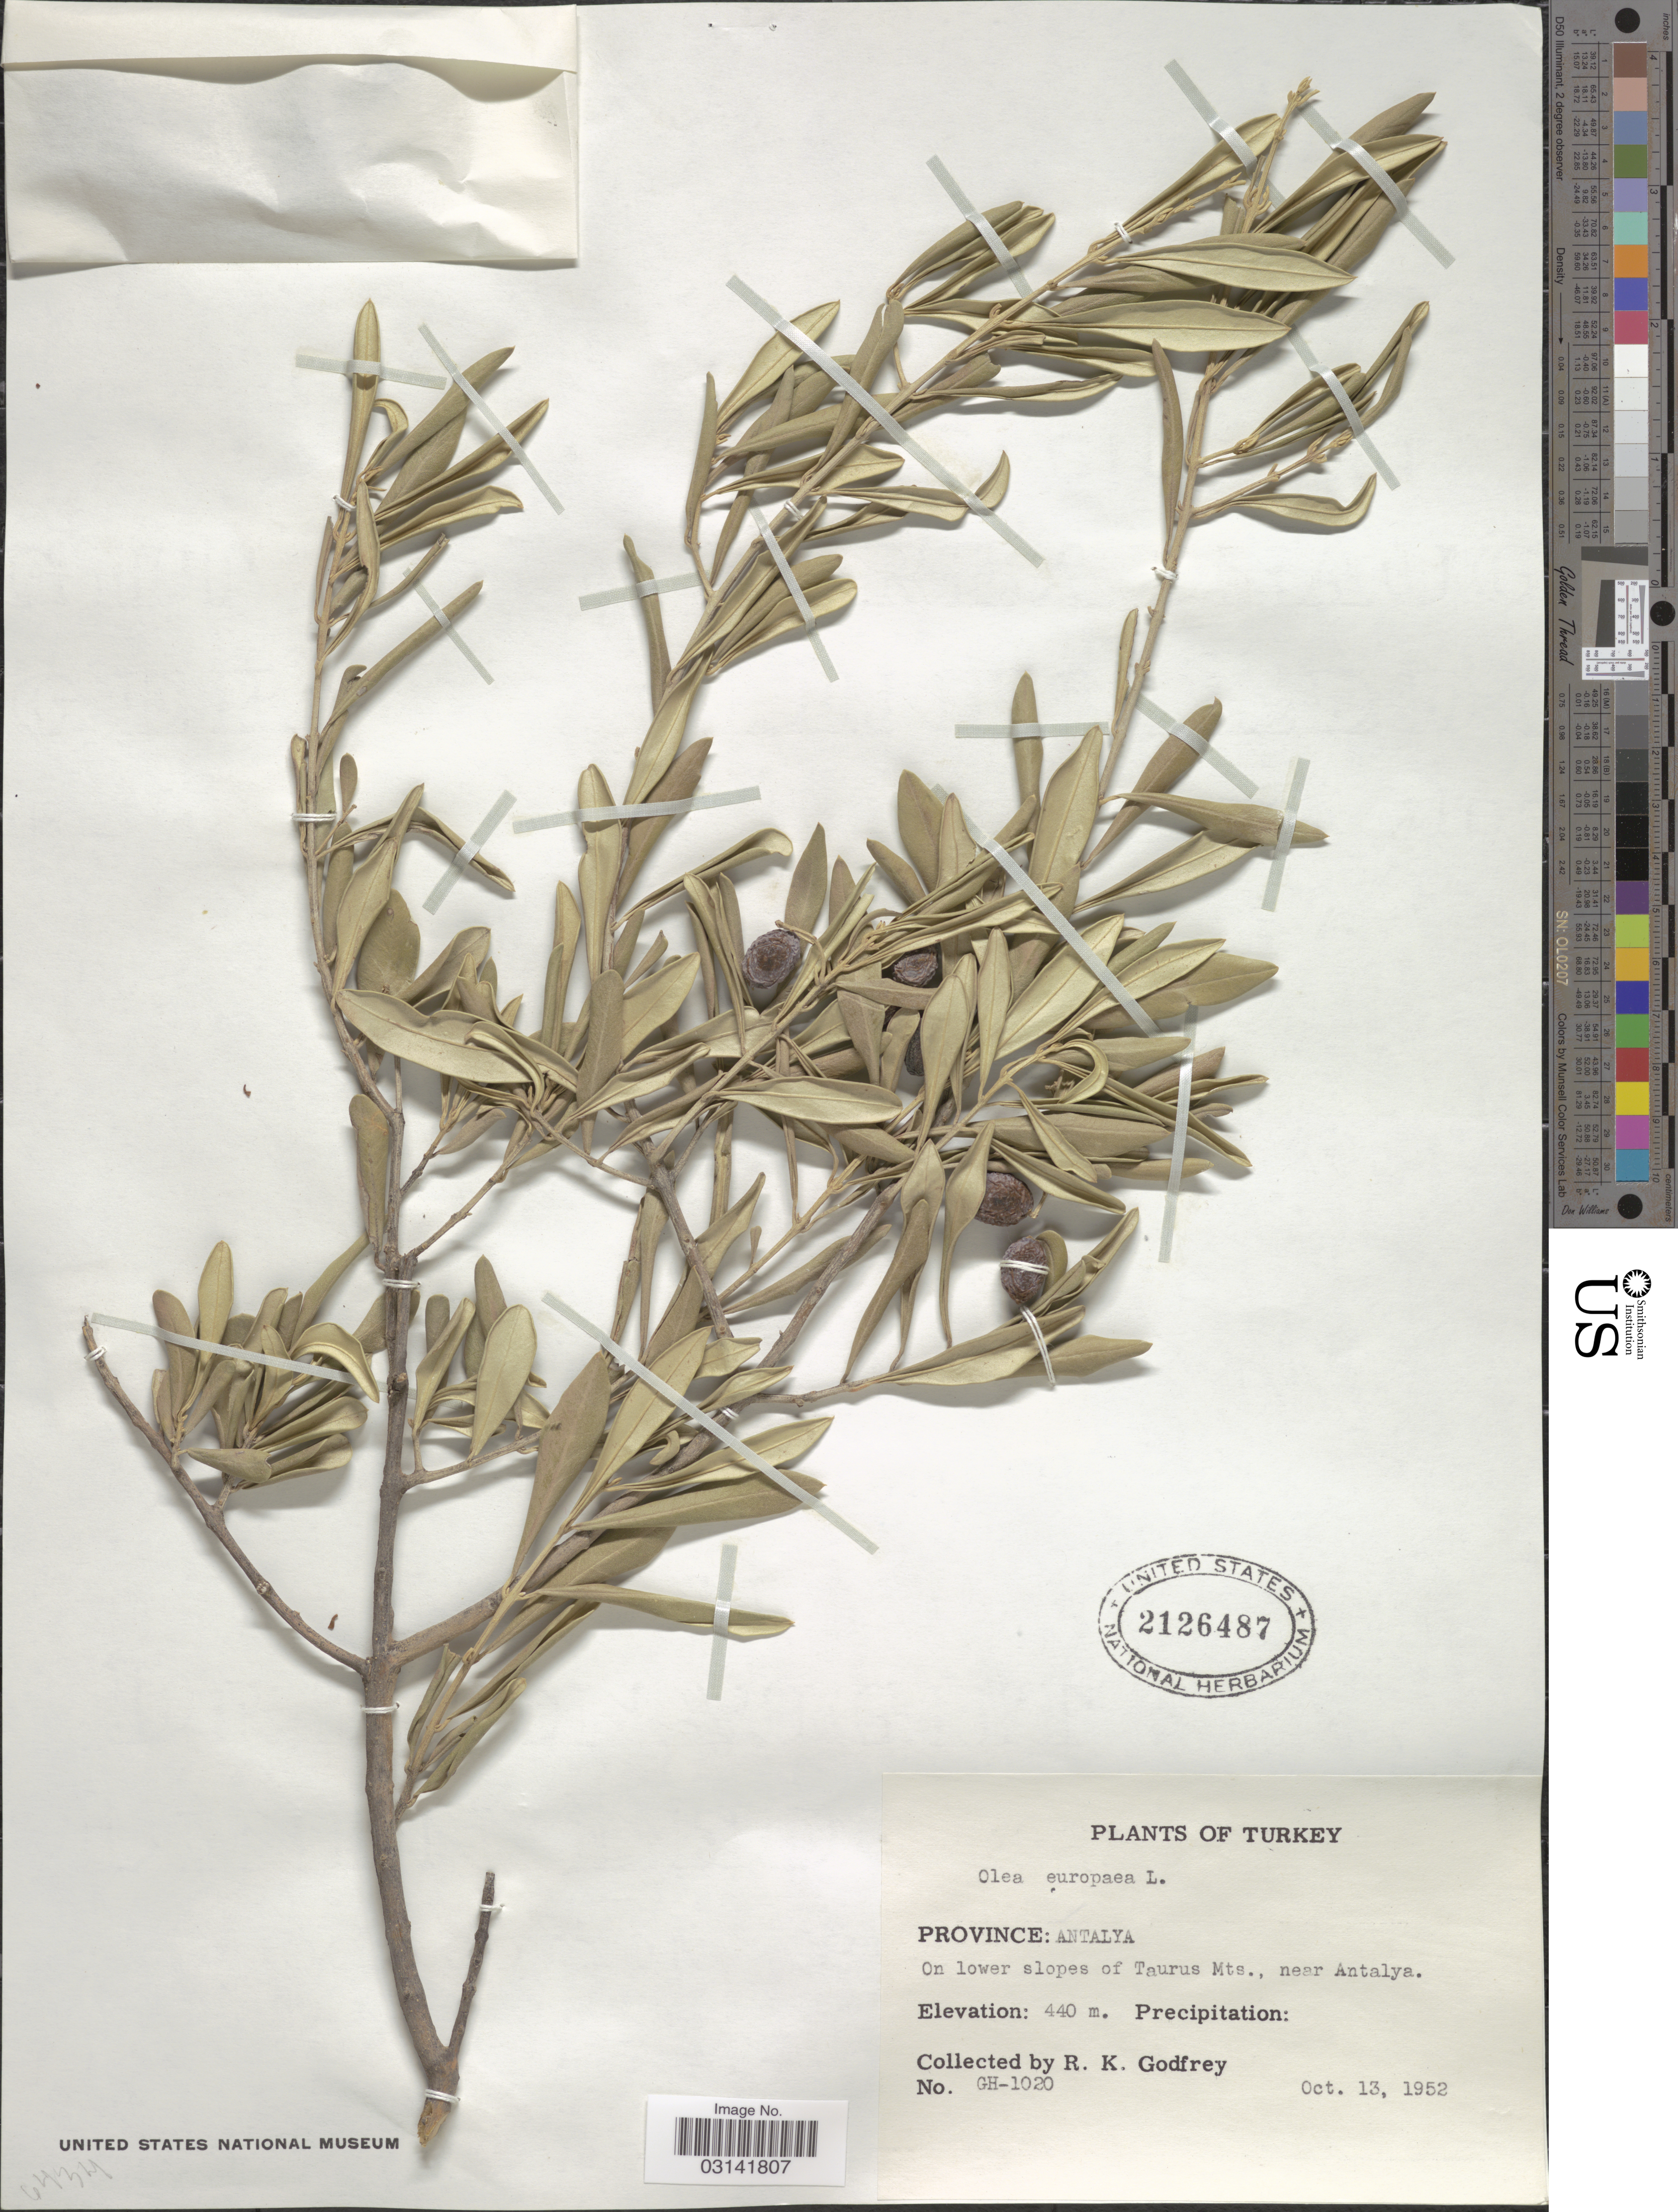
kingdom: Plantae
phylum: Tracheophyta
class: Magnoliopsida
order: Lamiales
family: Oleaceae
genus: Olea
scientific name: Olea europaea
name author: L.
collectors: R. K. Godfrey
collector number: GH-1020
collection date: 1952-10-13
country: Turkey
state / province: Antalya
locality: On lower slopes of Taurus Mts., near Antalya.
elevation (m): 440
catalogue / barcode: US 2126487